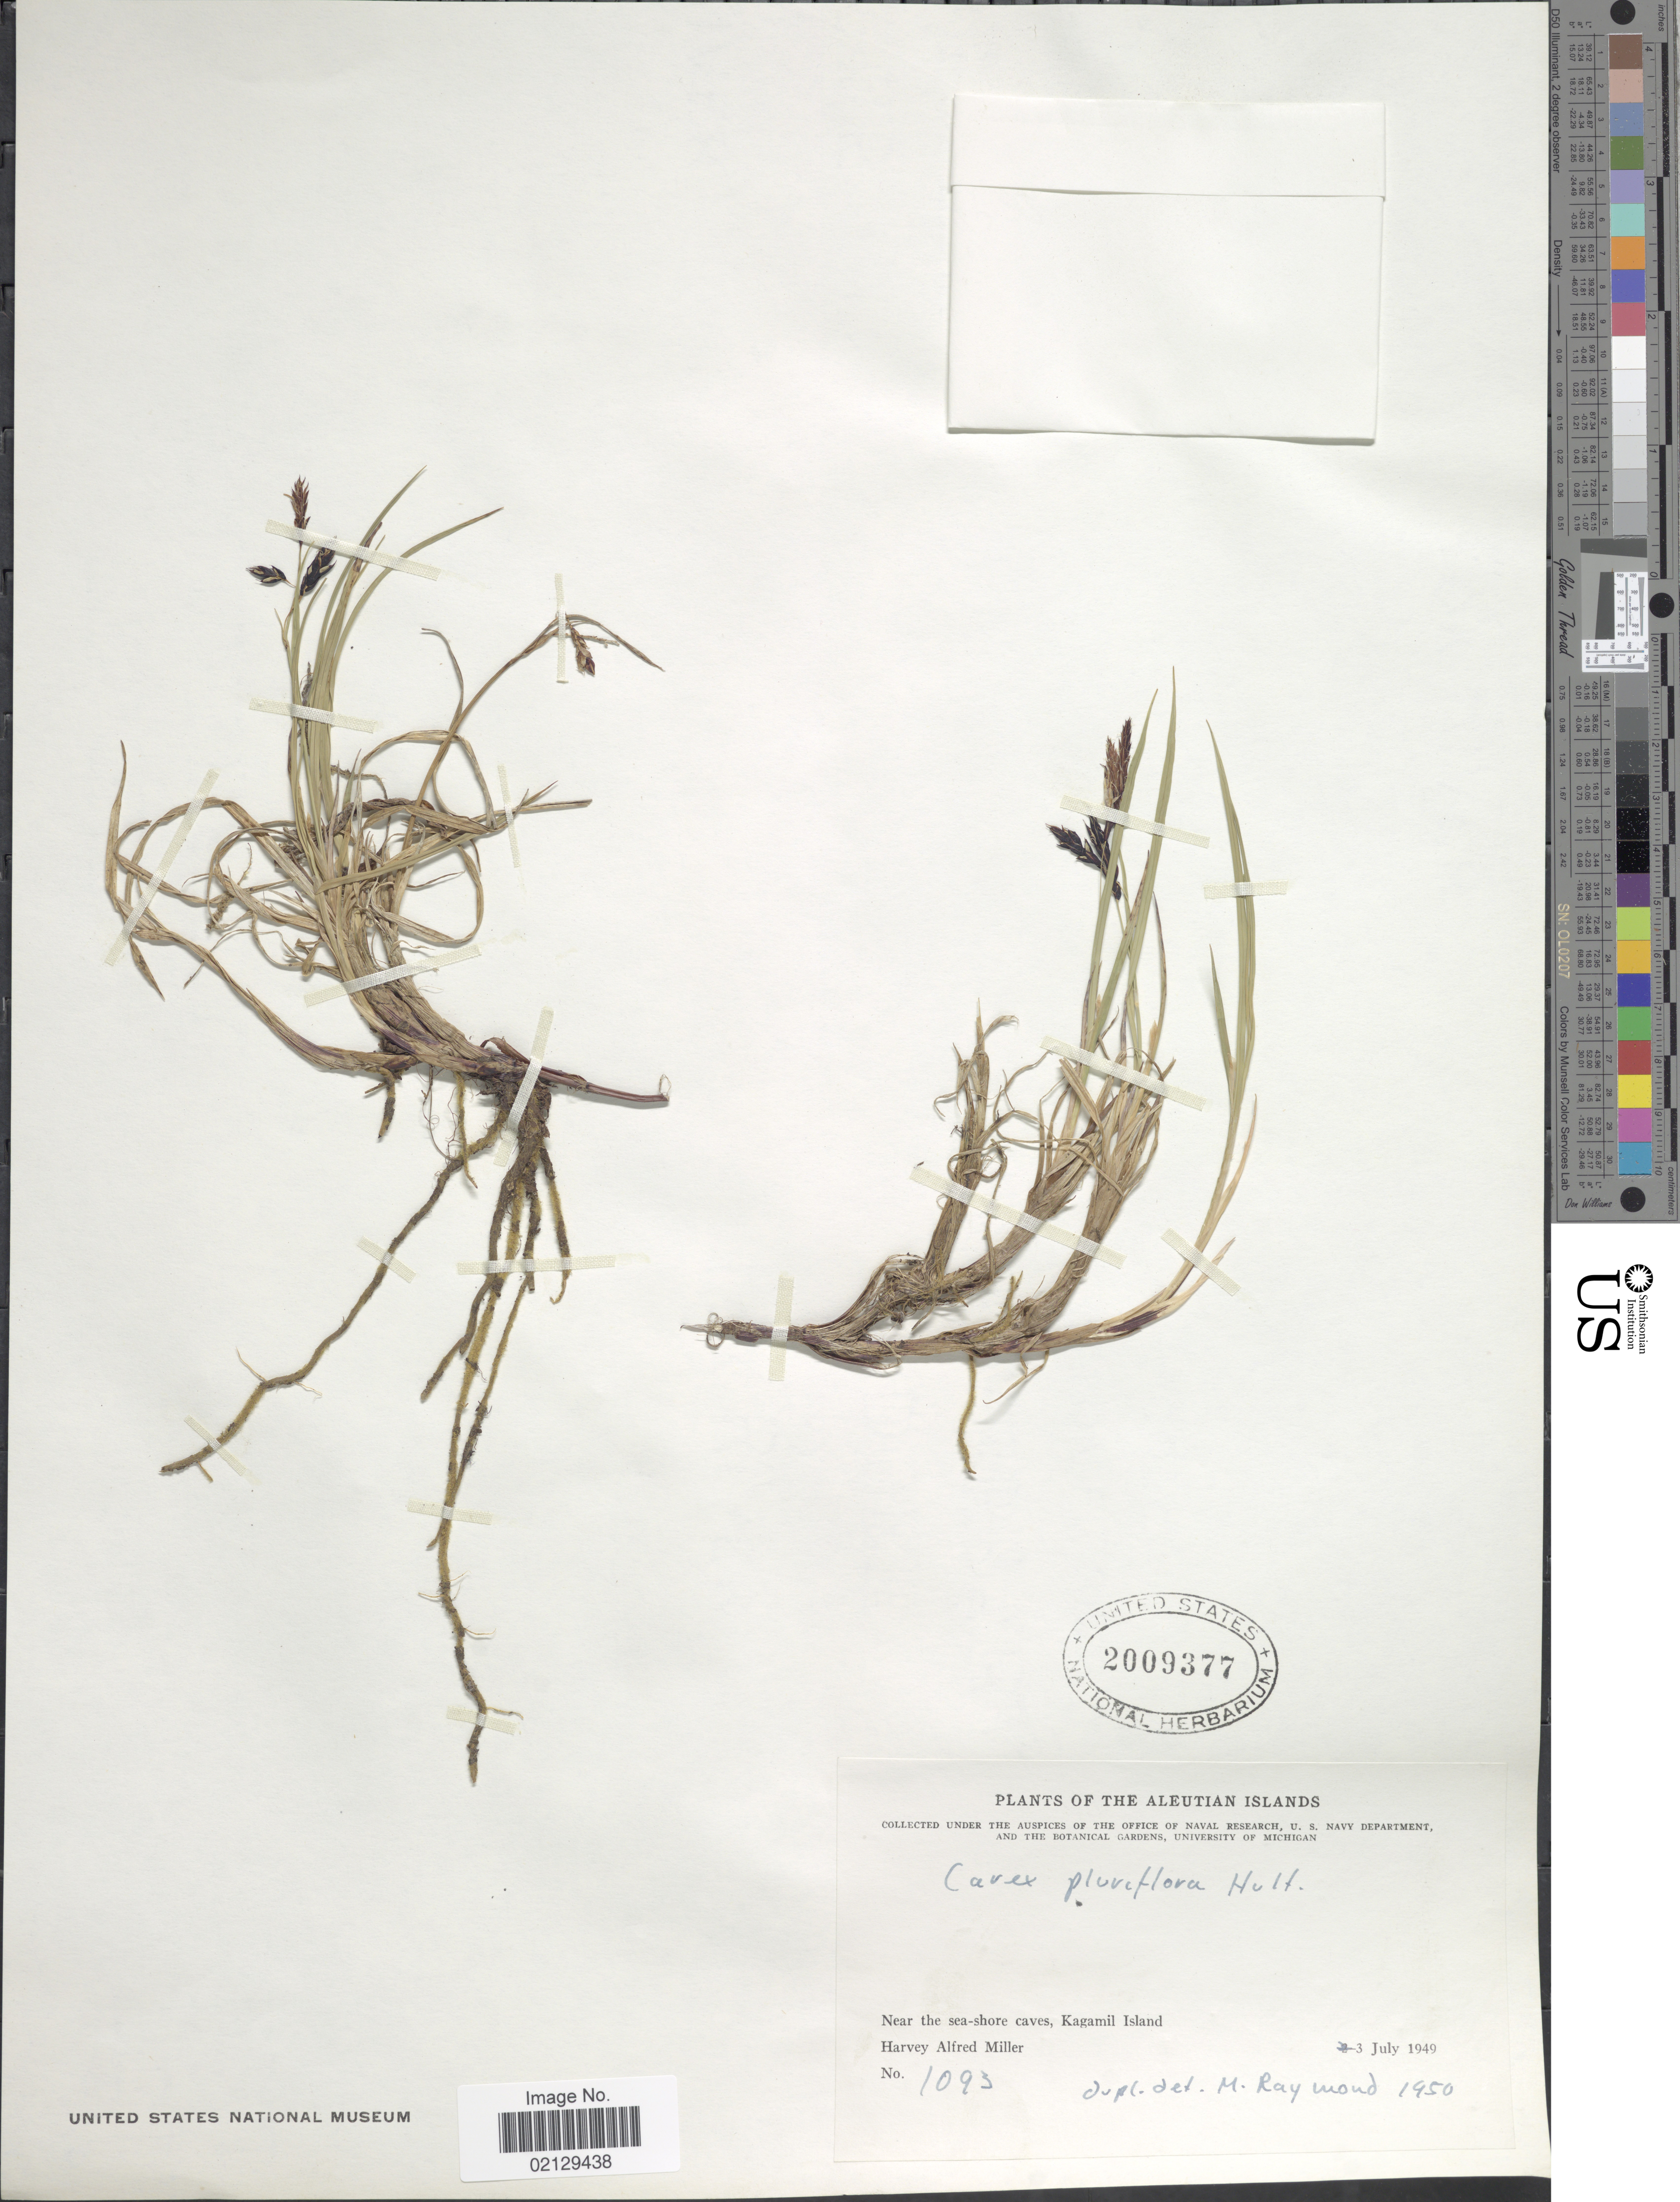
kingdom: Plantae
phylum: Tracheophyta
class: Liliopsida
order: Poales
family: Cyperaceae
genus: Carex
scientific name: Carex pluriflora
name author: Hultén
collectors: H. A. Miller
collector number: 1093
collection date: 1949-07-03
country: United States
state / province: Alaska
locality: The Aleutian Islands: Near the sea-shore caves, Kagamil Island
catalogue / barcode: US 2009377